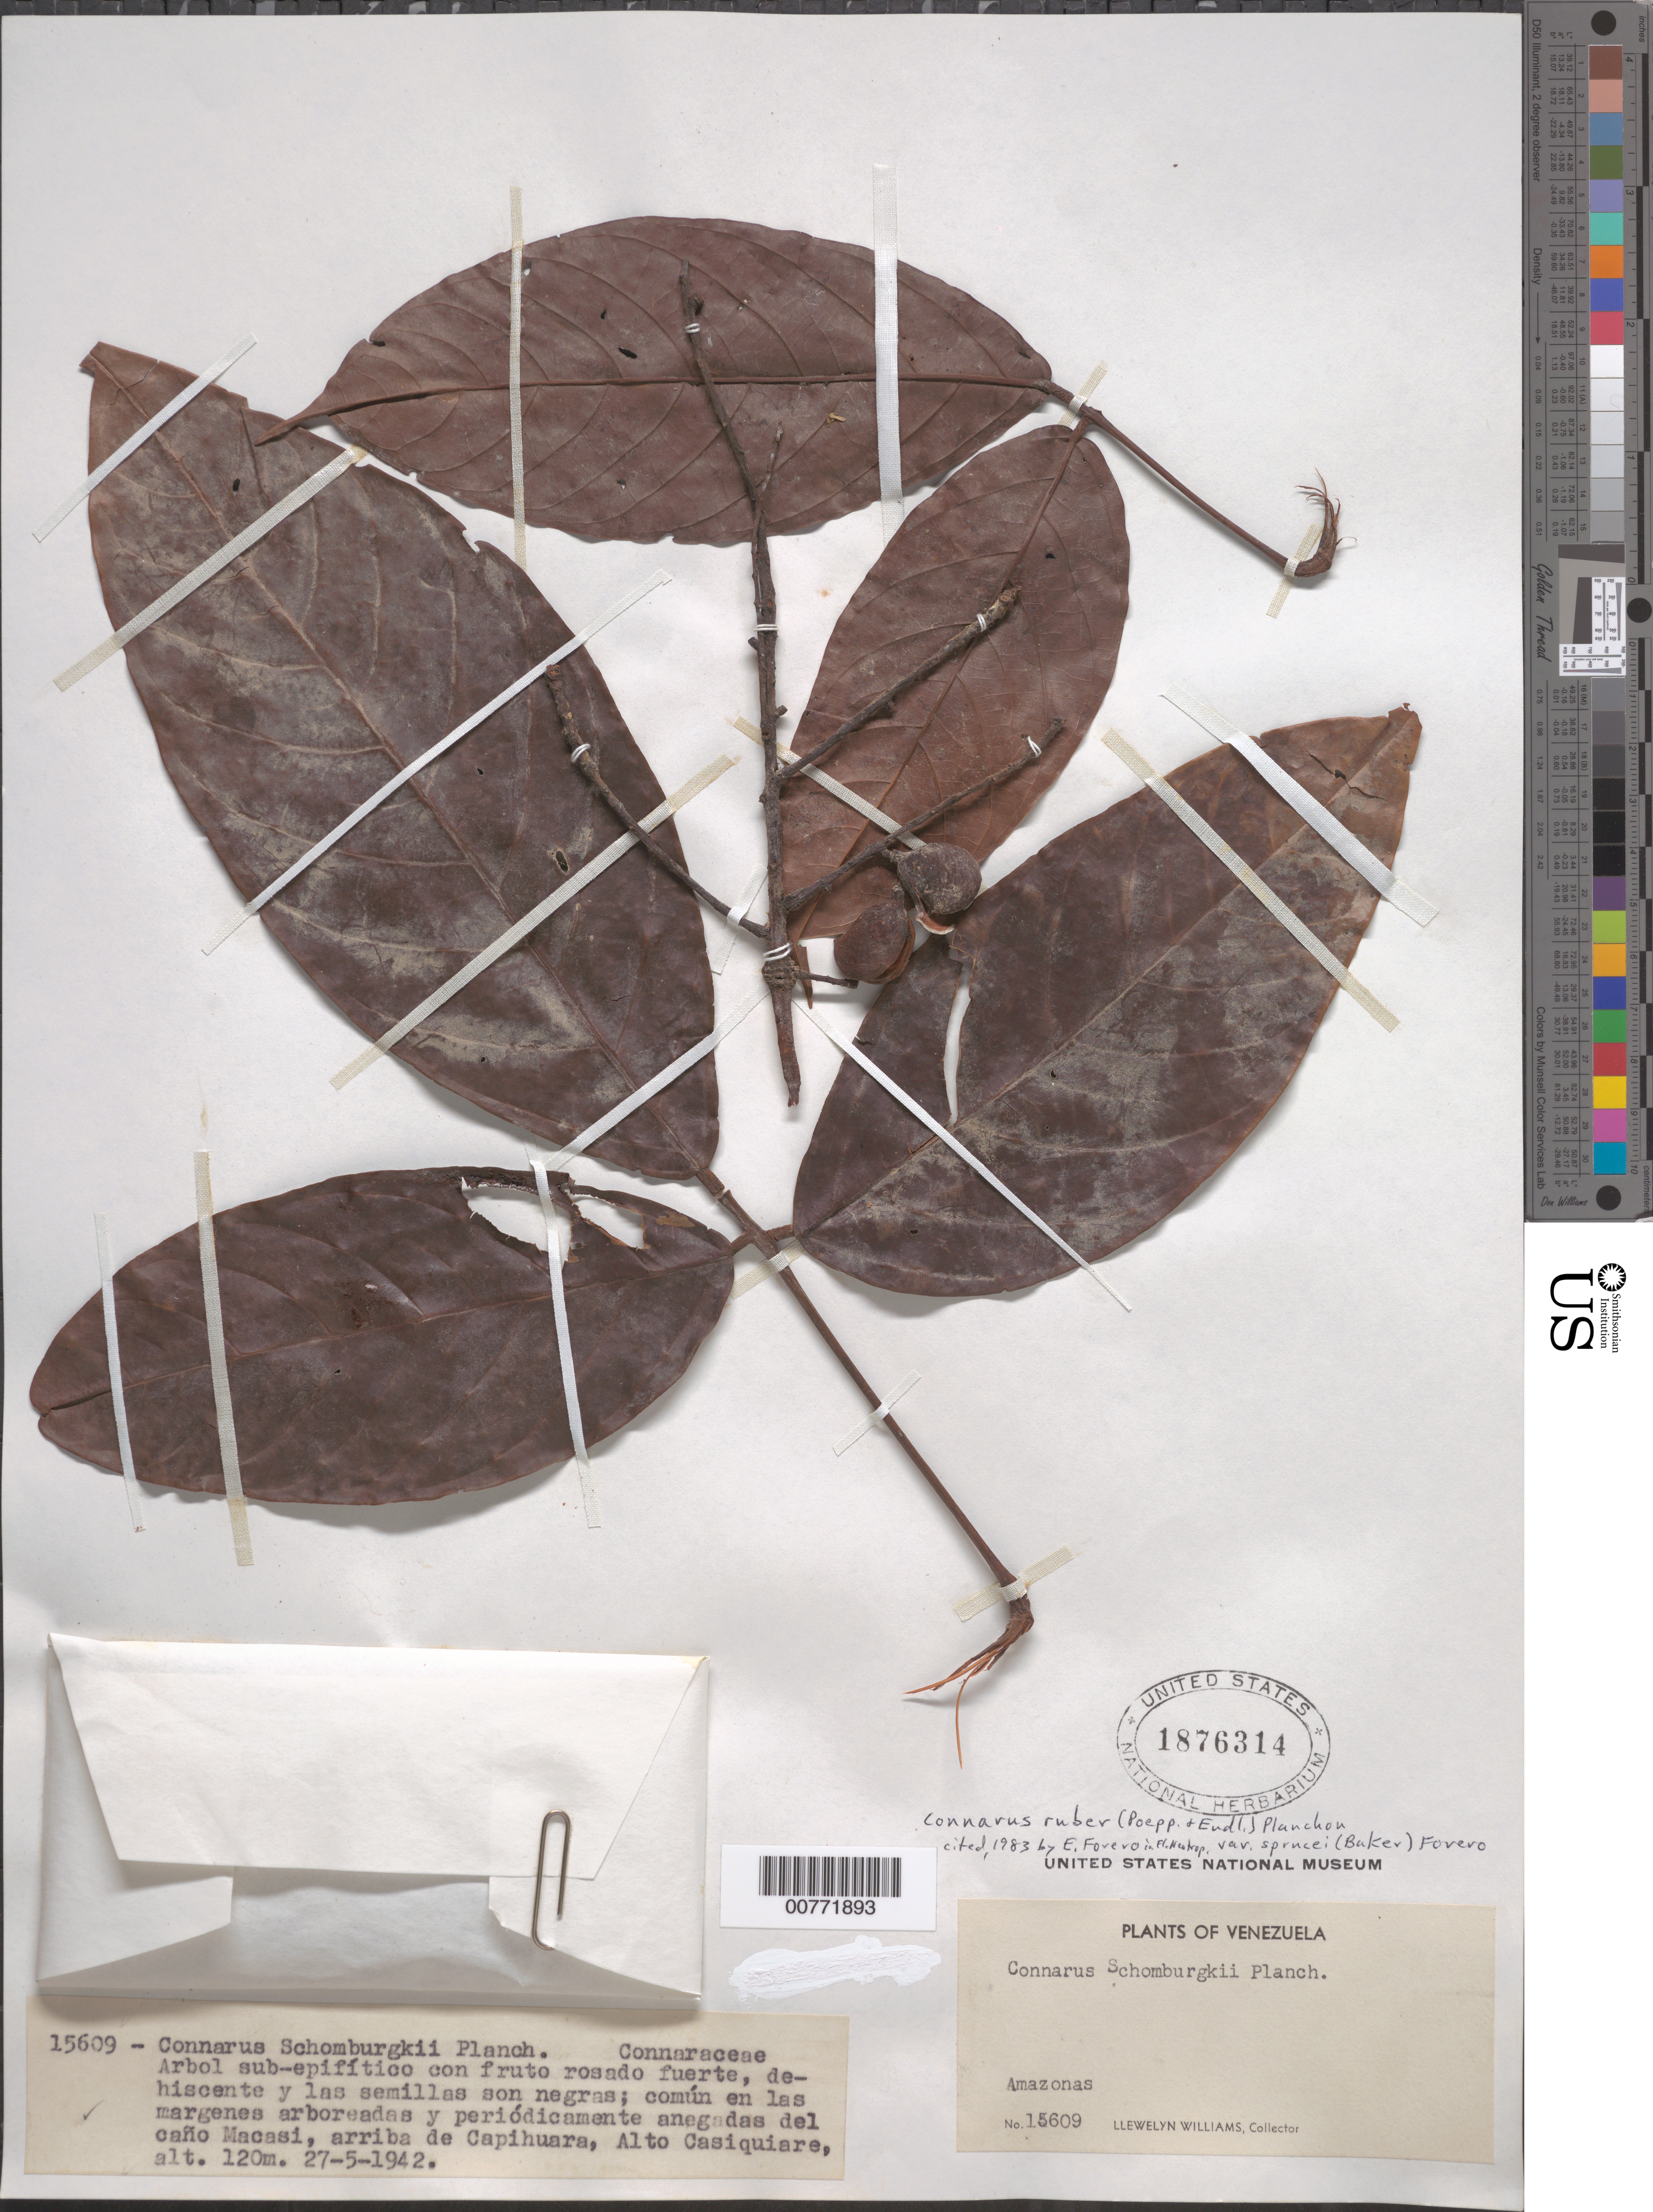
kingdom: Plantae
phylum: Tracheophyta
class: Magnoliopsida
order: Oxalidales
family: Connaraceae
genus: Connarus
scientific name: Connarus ruber var. sprucei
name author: (Baker) Forero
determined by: Forero, E.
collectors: Ll. Williams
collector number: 15609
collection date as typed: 27-May-42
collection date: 1942-05-27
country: Venezuela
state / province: Amazonas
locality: Caño Macasí, Capihuara, Alto Casiquiare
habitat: Margenes periodicamente anegadas y arboreadas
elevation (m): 120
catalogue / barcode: US 1876314